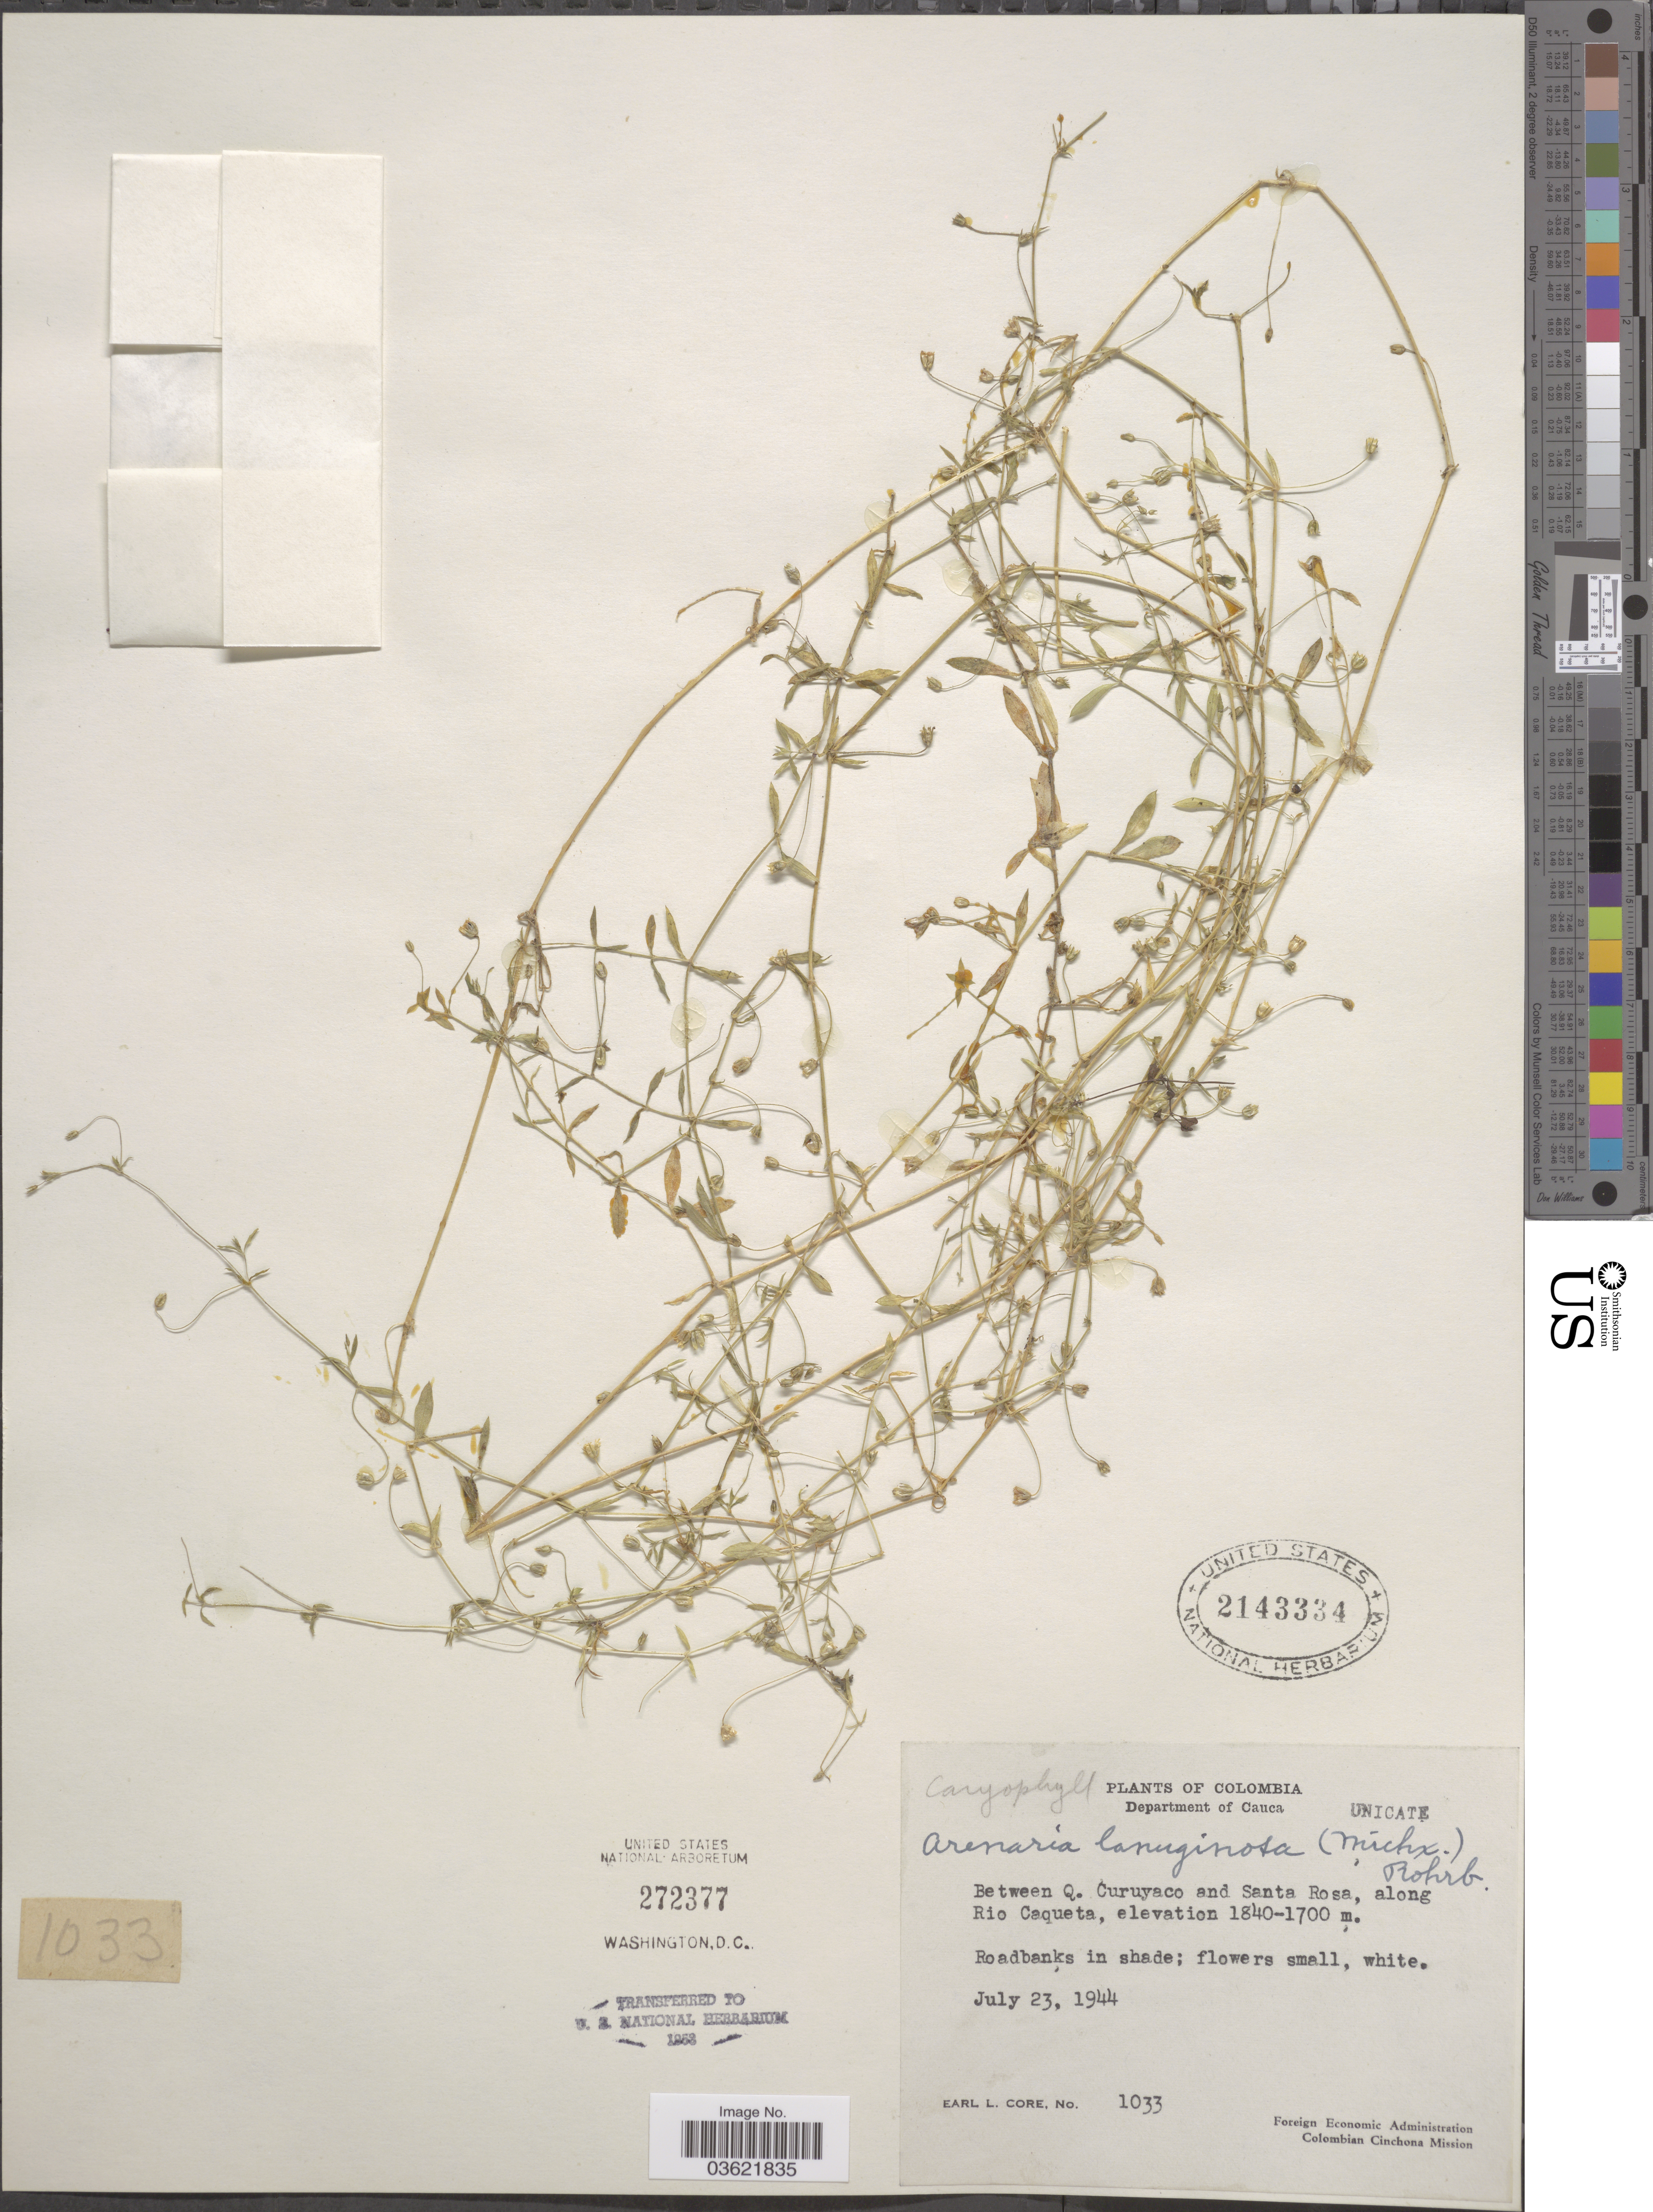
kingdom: Plantae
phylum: Tracheophyta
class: Magnoliopsida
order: Caryophyllales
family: Caryophyllaceae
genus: Arenaria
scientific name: Arenaria lanuginosa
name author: (Michx.) Rohrb.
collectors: E. L. Core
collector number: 1033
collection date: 1944-07-23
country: Colombia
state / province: Cauca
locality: Department of Cauca. Between Q. Curuyaco and Santa Rosa, along Rio Caqueta.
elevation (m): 1700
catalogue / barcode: US 2143334